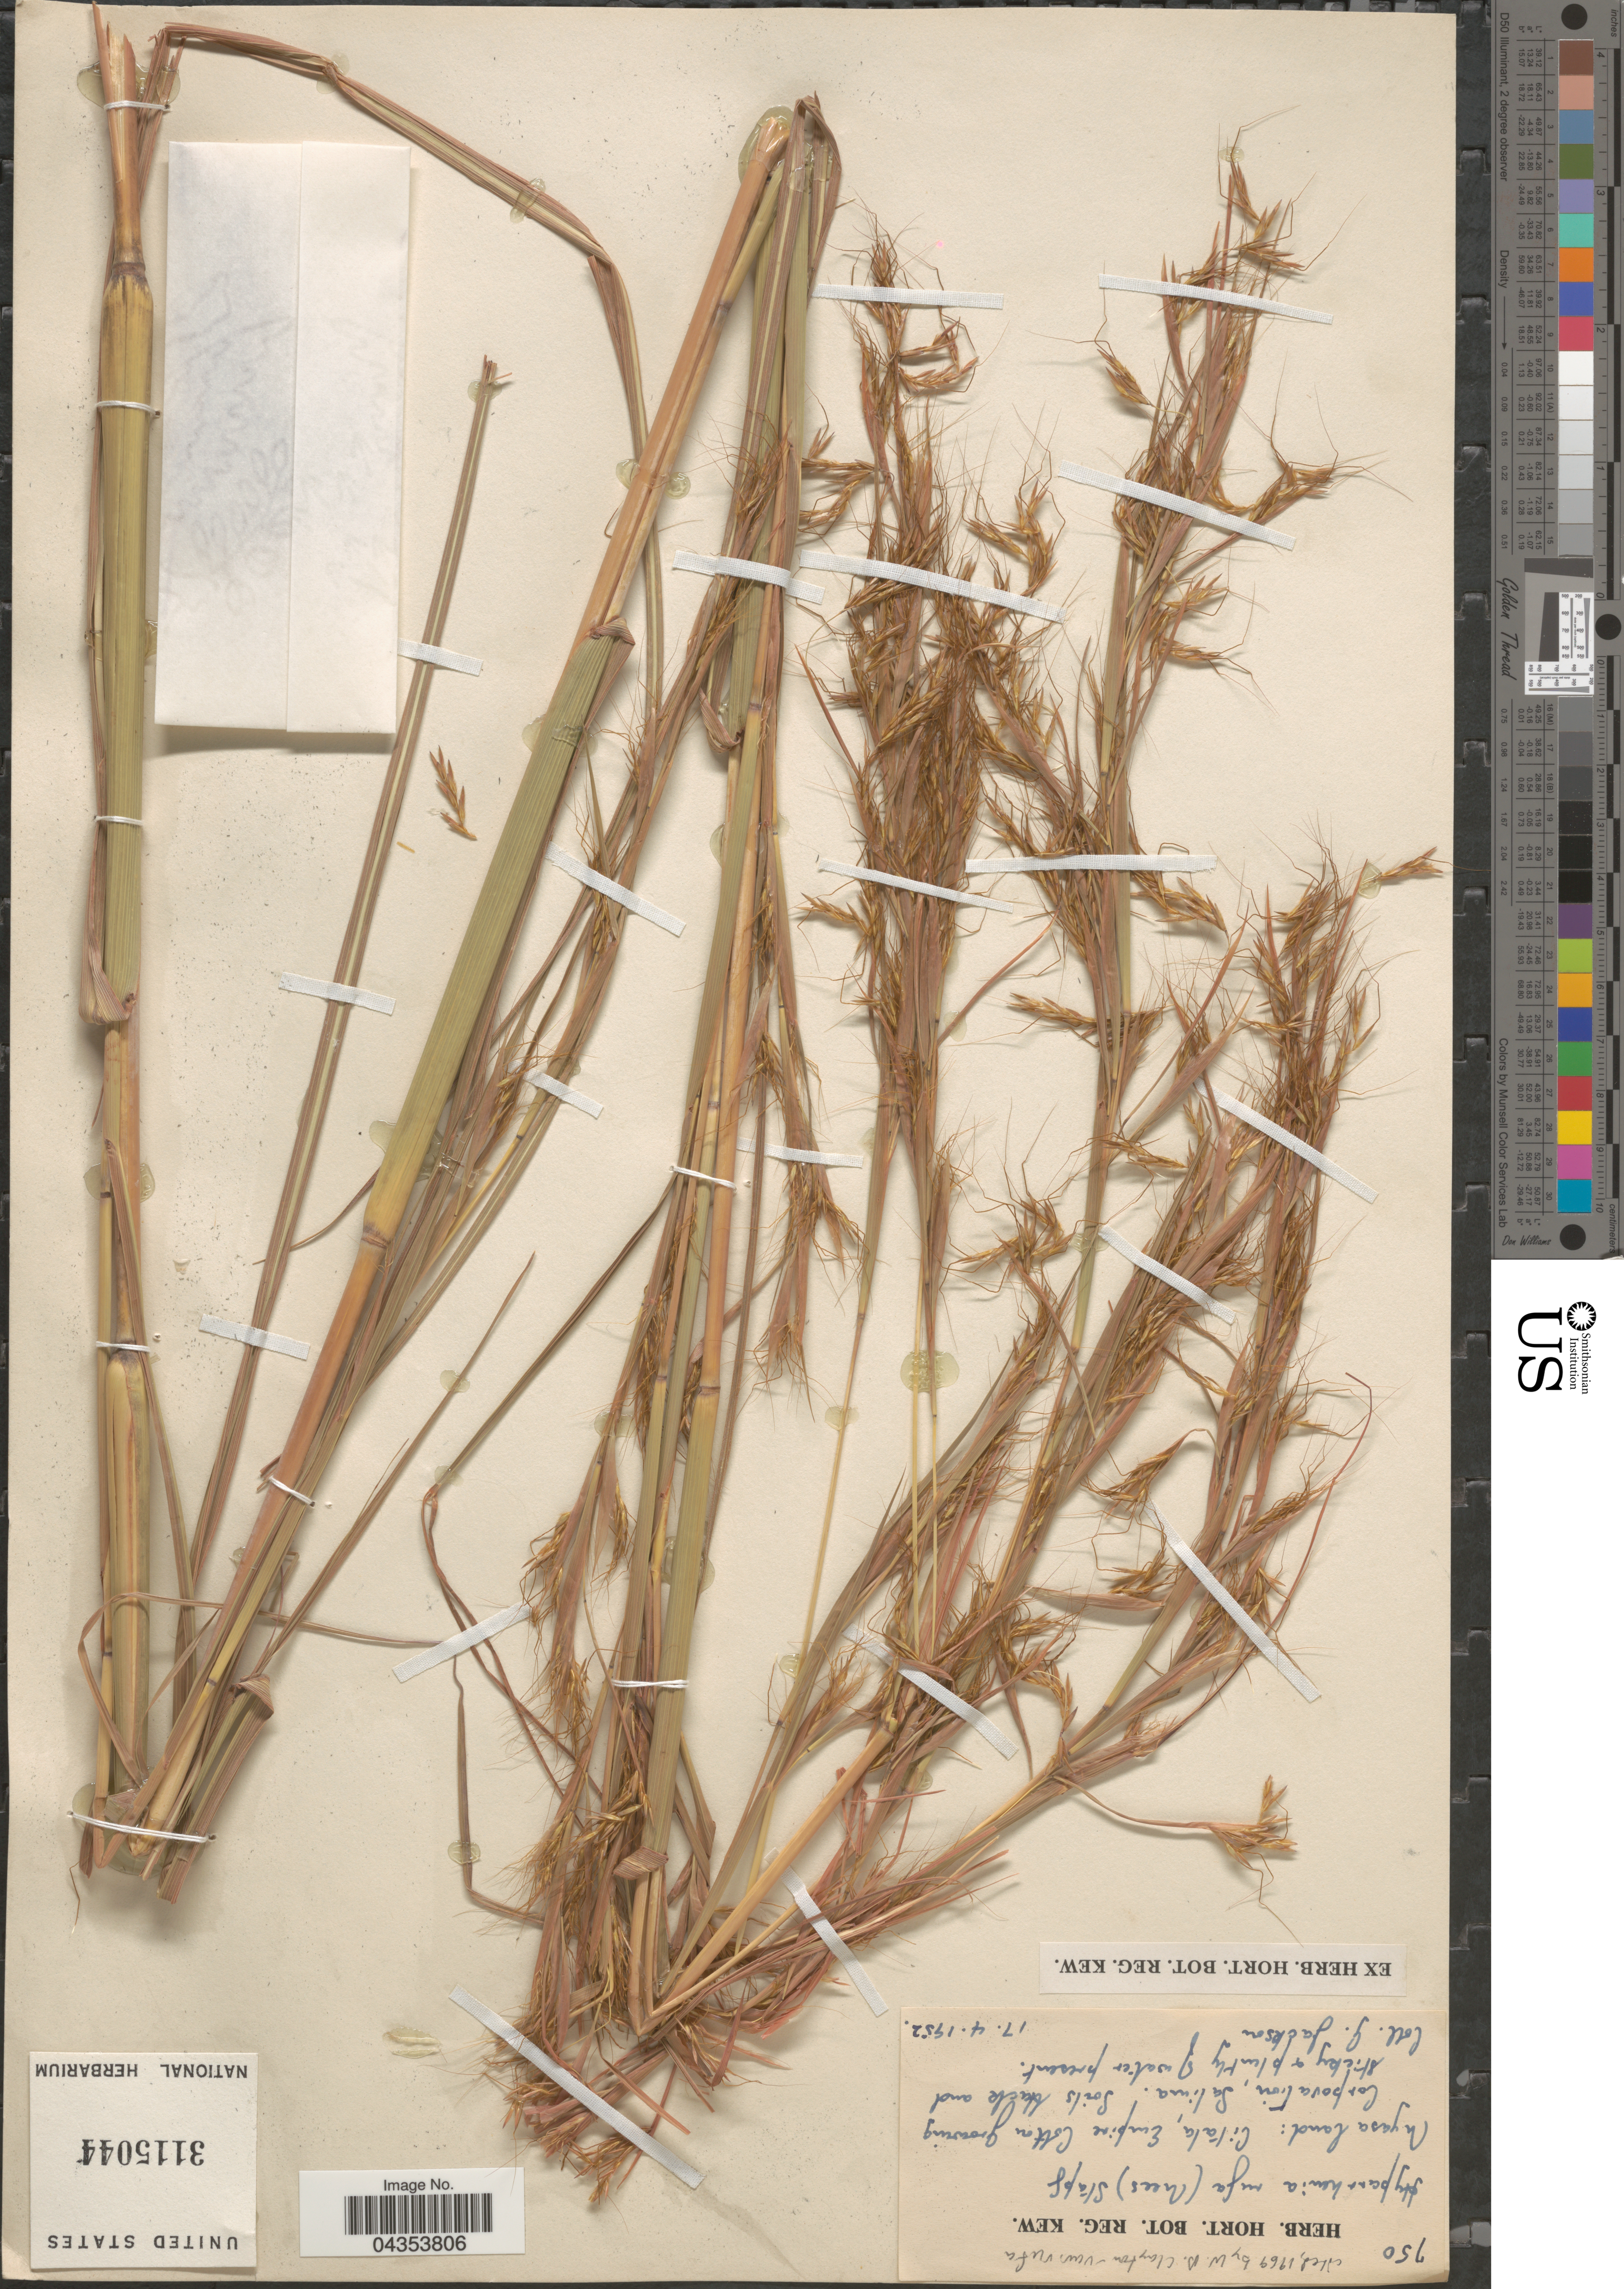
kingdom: Plantae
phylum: Tracheophyta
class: Liliopsida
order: Poales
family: Poaceae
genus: Hyparrhenia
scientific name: Hyparrhenia rufa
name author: (Nees) Stapf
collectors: G. Jackson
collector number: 750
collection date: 1952-04-17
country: Malawi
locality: Nyasaland: Citata, Empire Cotton Growing Corporation, Salima.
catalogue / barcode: US 3115044